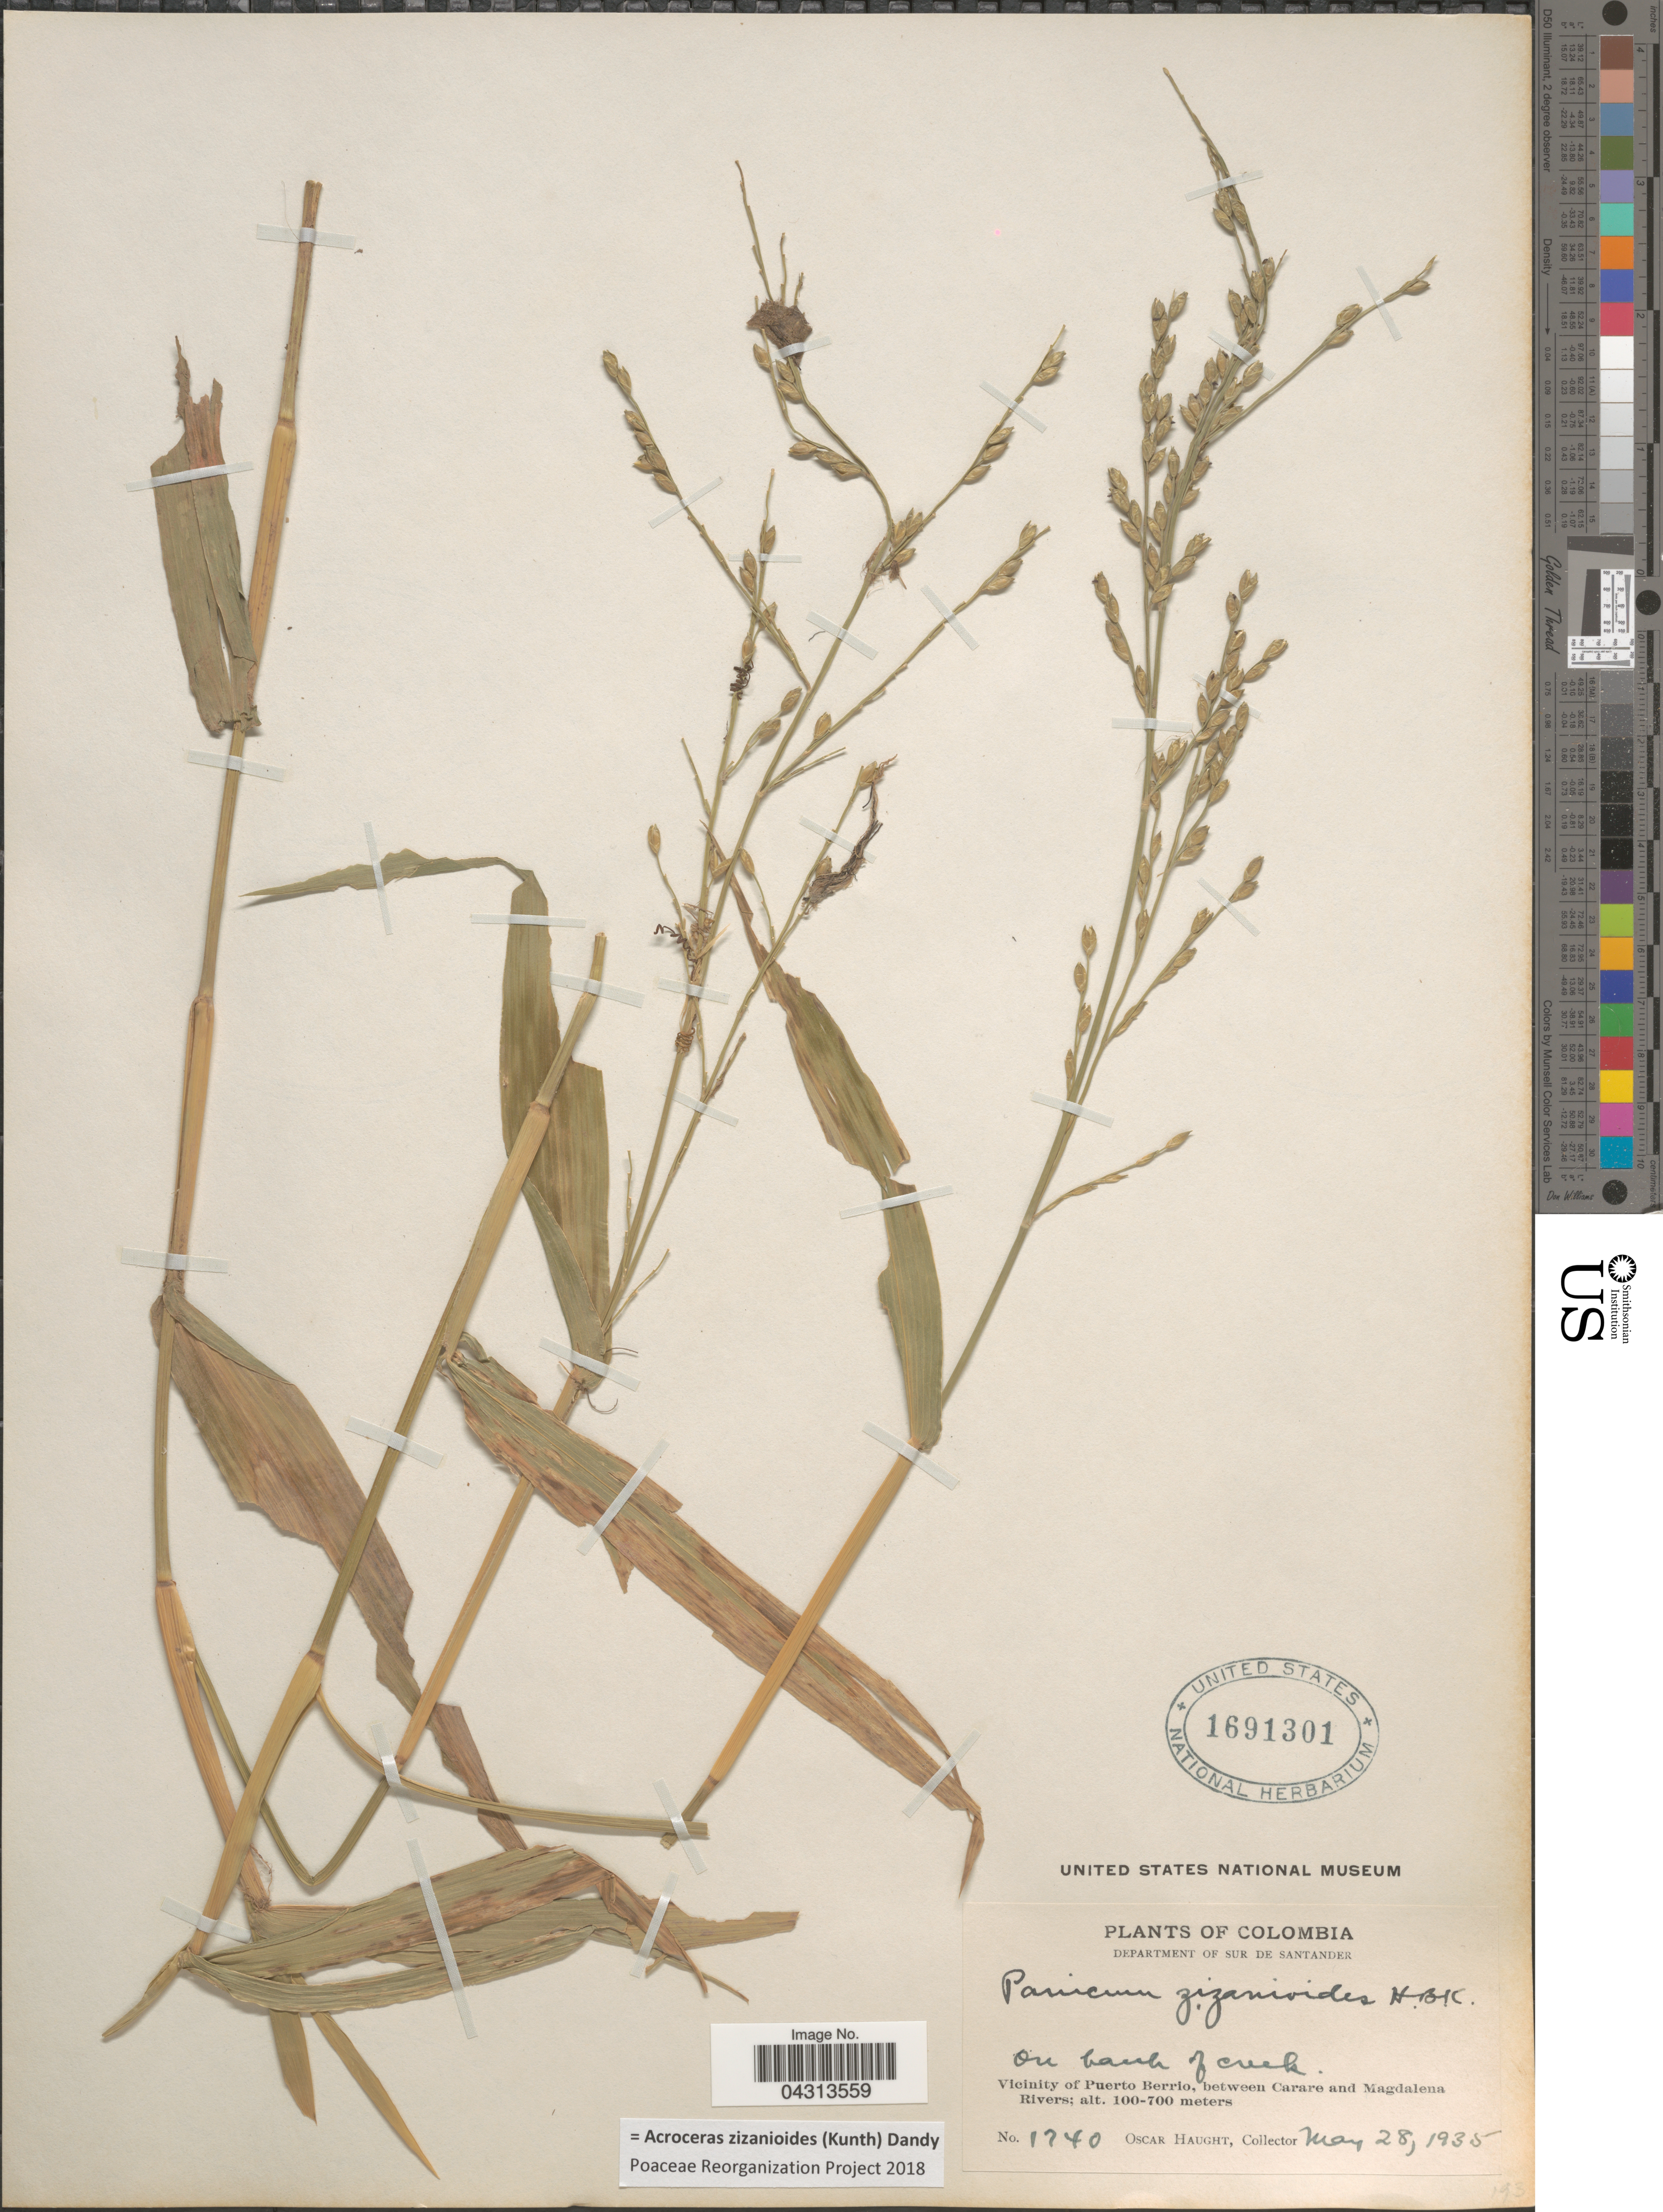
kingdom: Plantae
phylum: Tracheophyta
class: Liliopsida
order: Poales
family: Poaceae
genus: Acroceras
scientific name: Acroceras zizanioides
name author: (Kunth) Dandy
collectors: O. L. Haught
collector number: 1740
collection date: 1935-05-28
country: Colombia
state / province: Santander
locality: Department of Sur de Santander. On bank of creek. Vicinity of Puerto Berrio, between Carare and Magdalena Rivers.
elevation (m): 100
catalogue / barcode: US 1691301